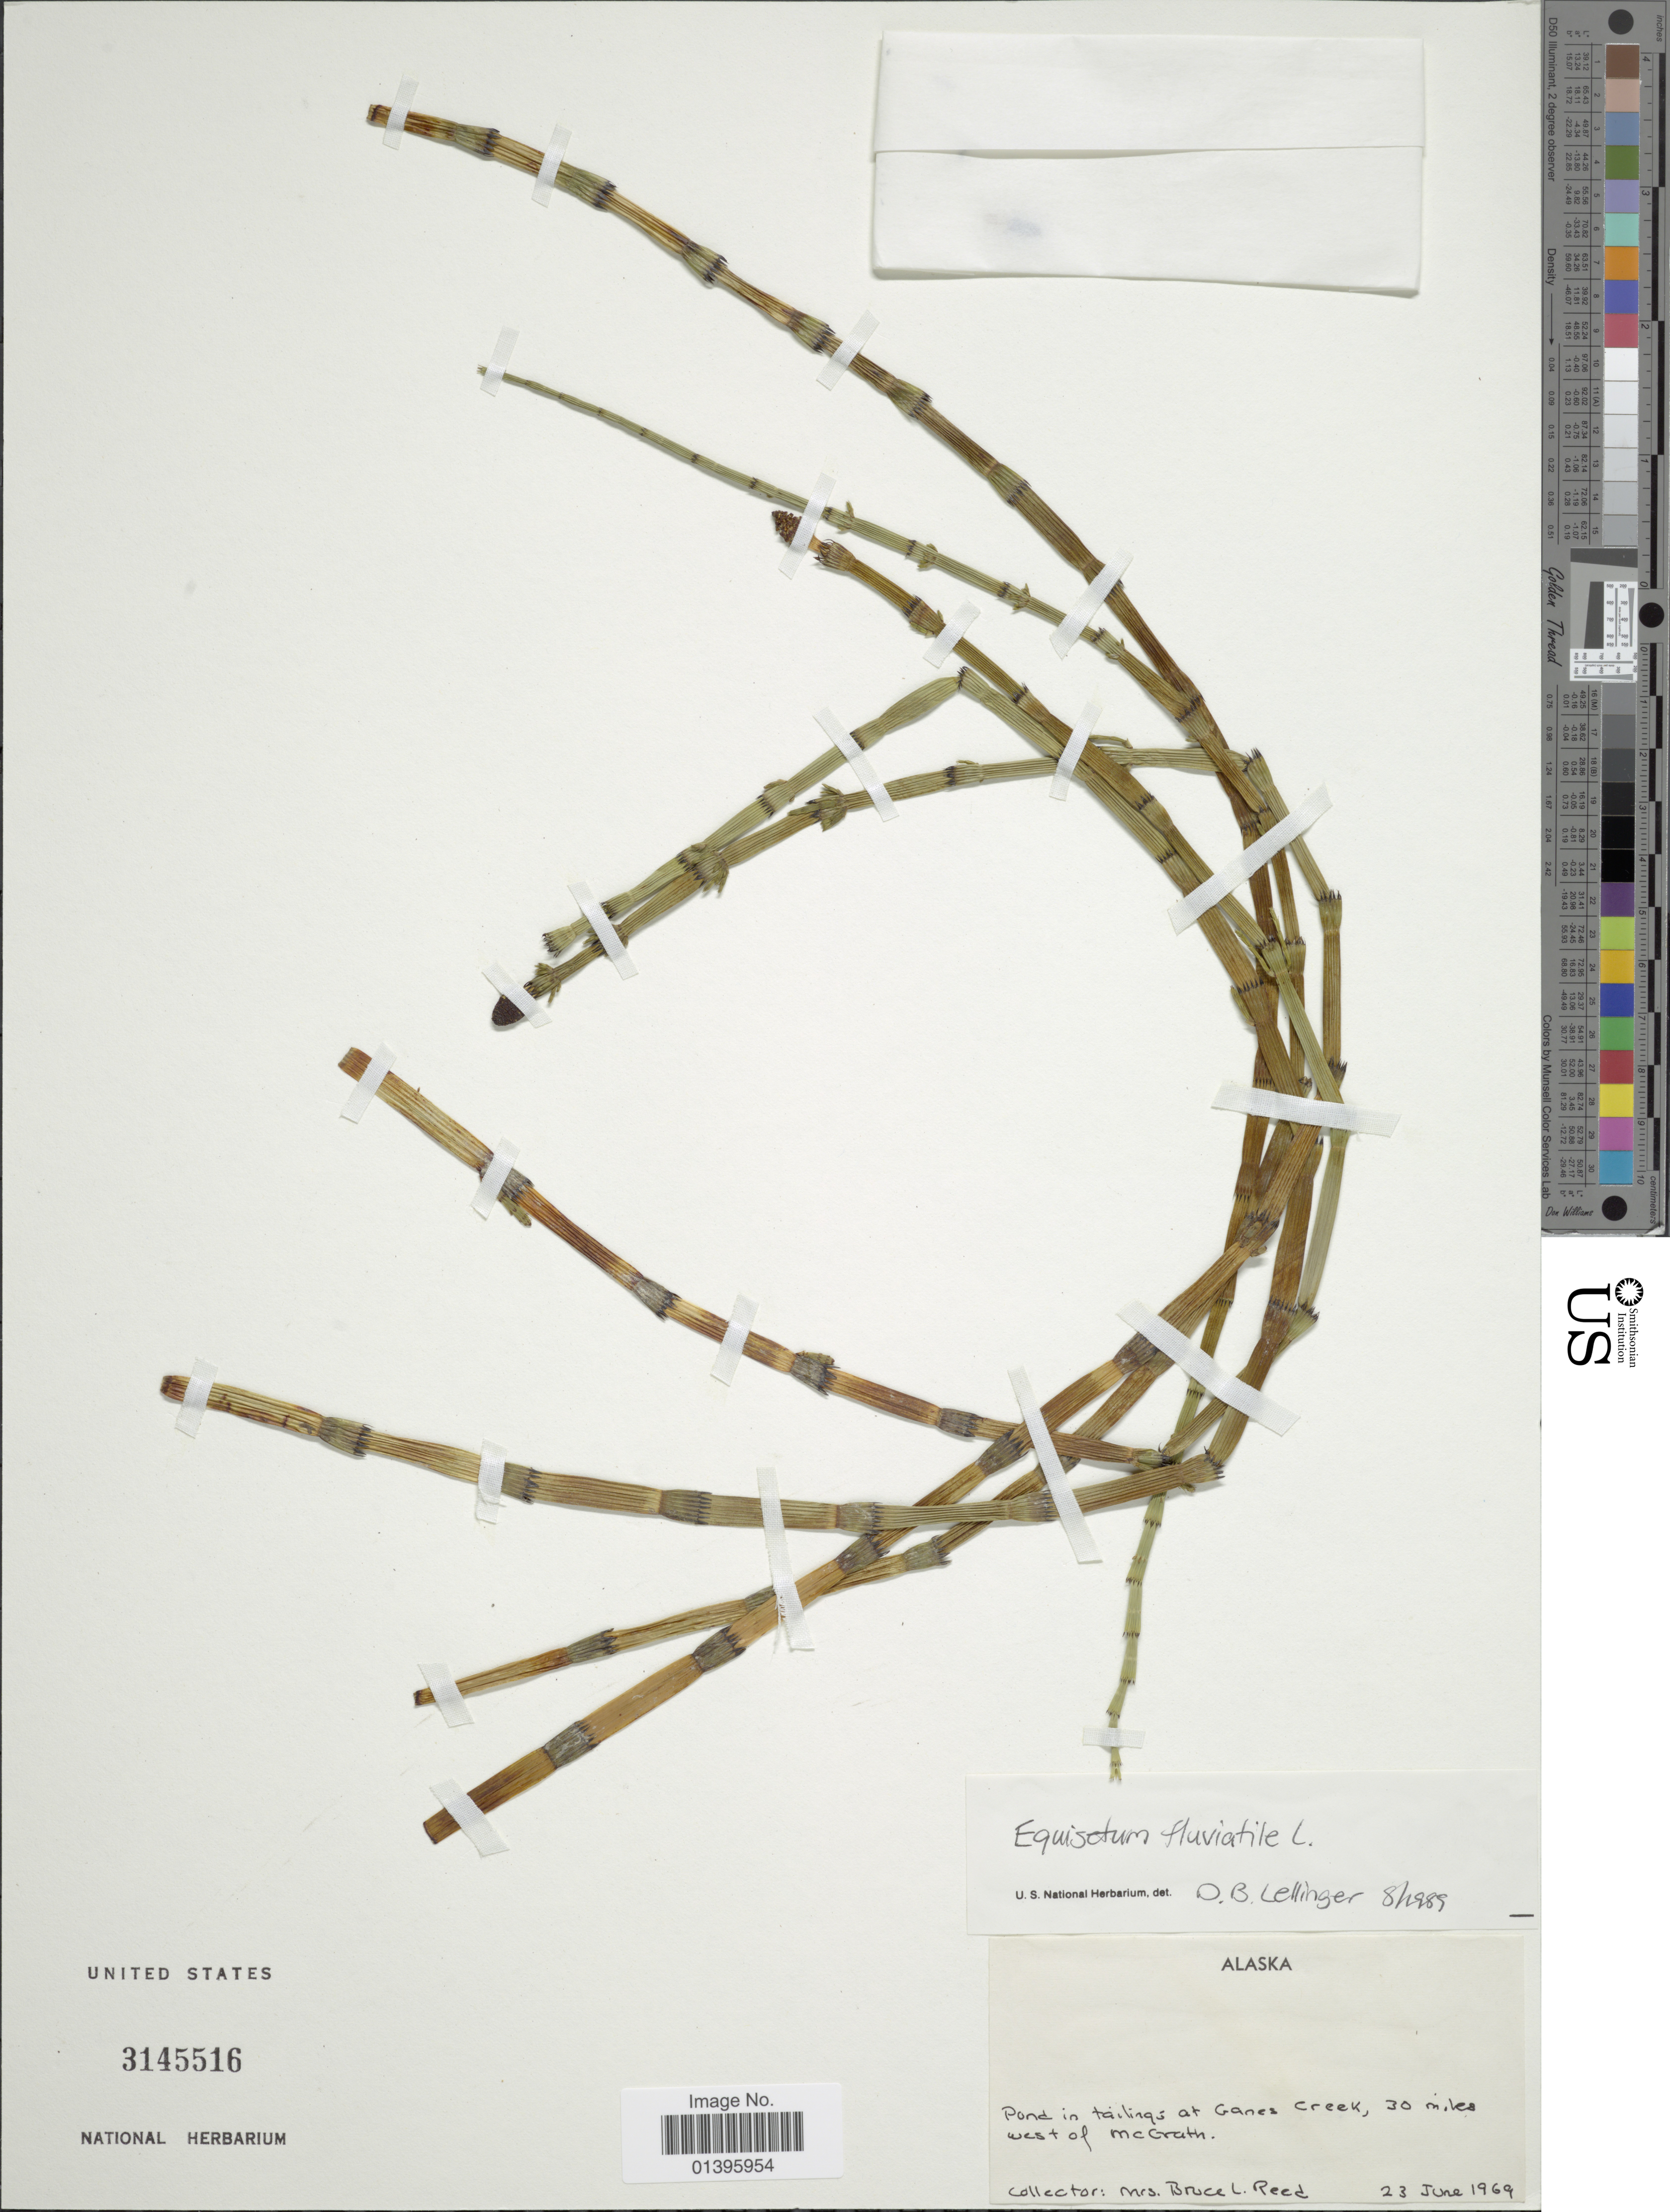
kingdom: Plantae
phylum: Tracheophyta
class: Polypodiopsida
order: Equisetales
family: Equisetaceae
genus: Equisetum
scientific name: Equisetum fluviatile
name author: L.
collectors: B. Reed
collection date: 1969-06-23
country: United States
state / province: Alaska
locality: Pond in tailings at Ganes Creek, 30 miles west of McGrath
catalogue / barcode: US 3145516